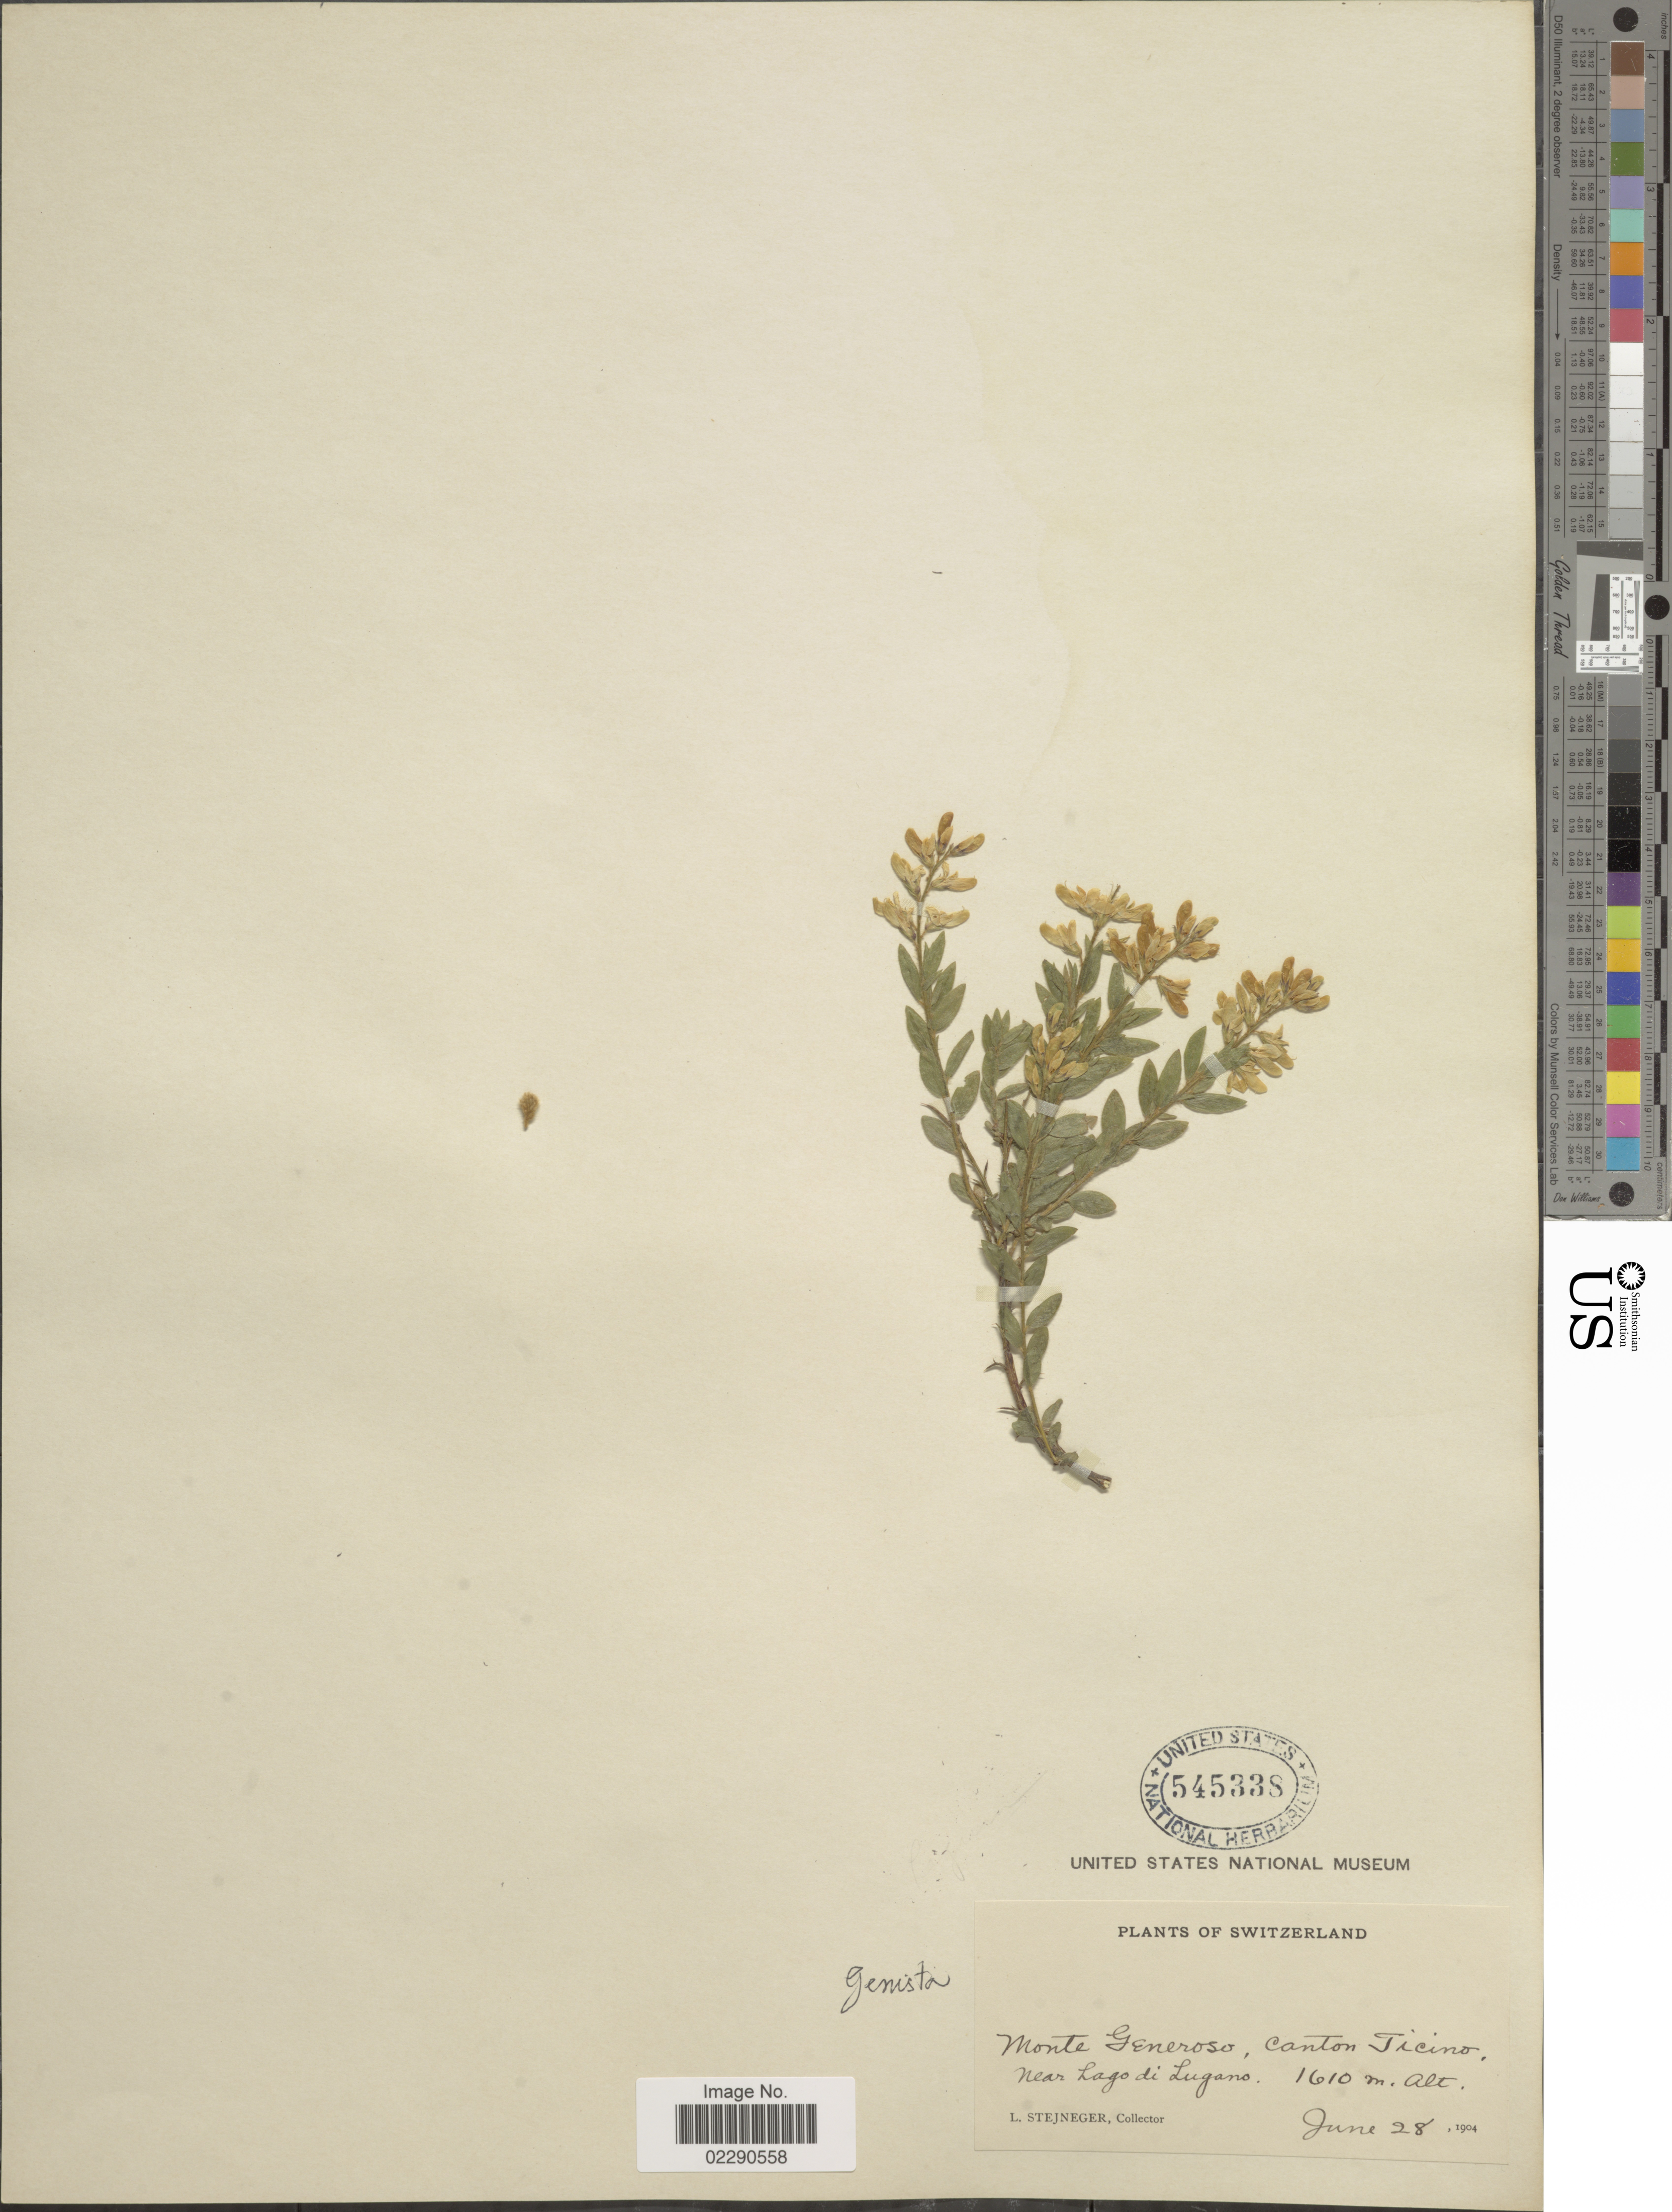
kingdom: Plantae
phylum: Tracheophyta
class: Magnoliopsida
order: Fabales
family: Fabaceae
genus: Genista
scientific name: Genista sp.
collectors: L. Stejneger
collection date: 1904-06-28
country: Switzerland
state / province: Ticino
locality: Monte Generosa, Canton Ticino, near Lago di Lugano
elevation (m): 1610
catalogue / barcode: US 545338